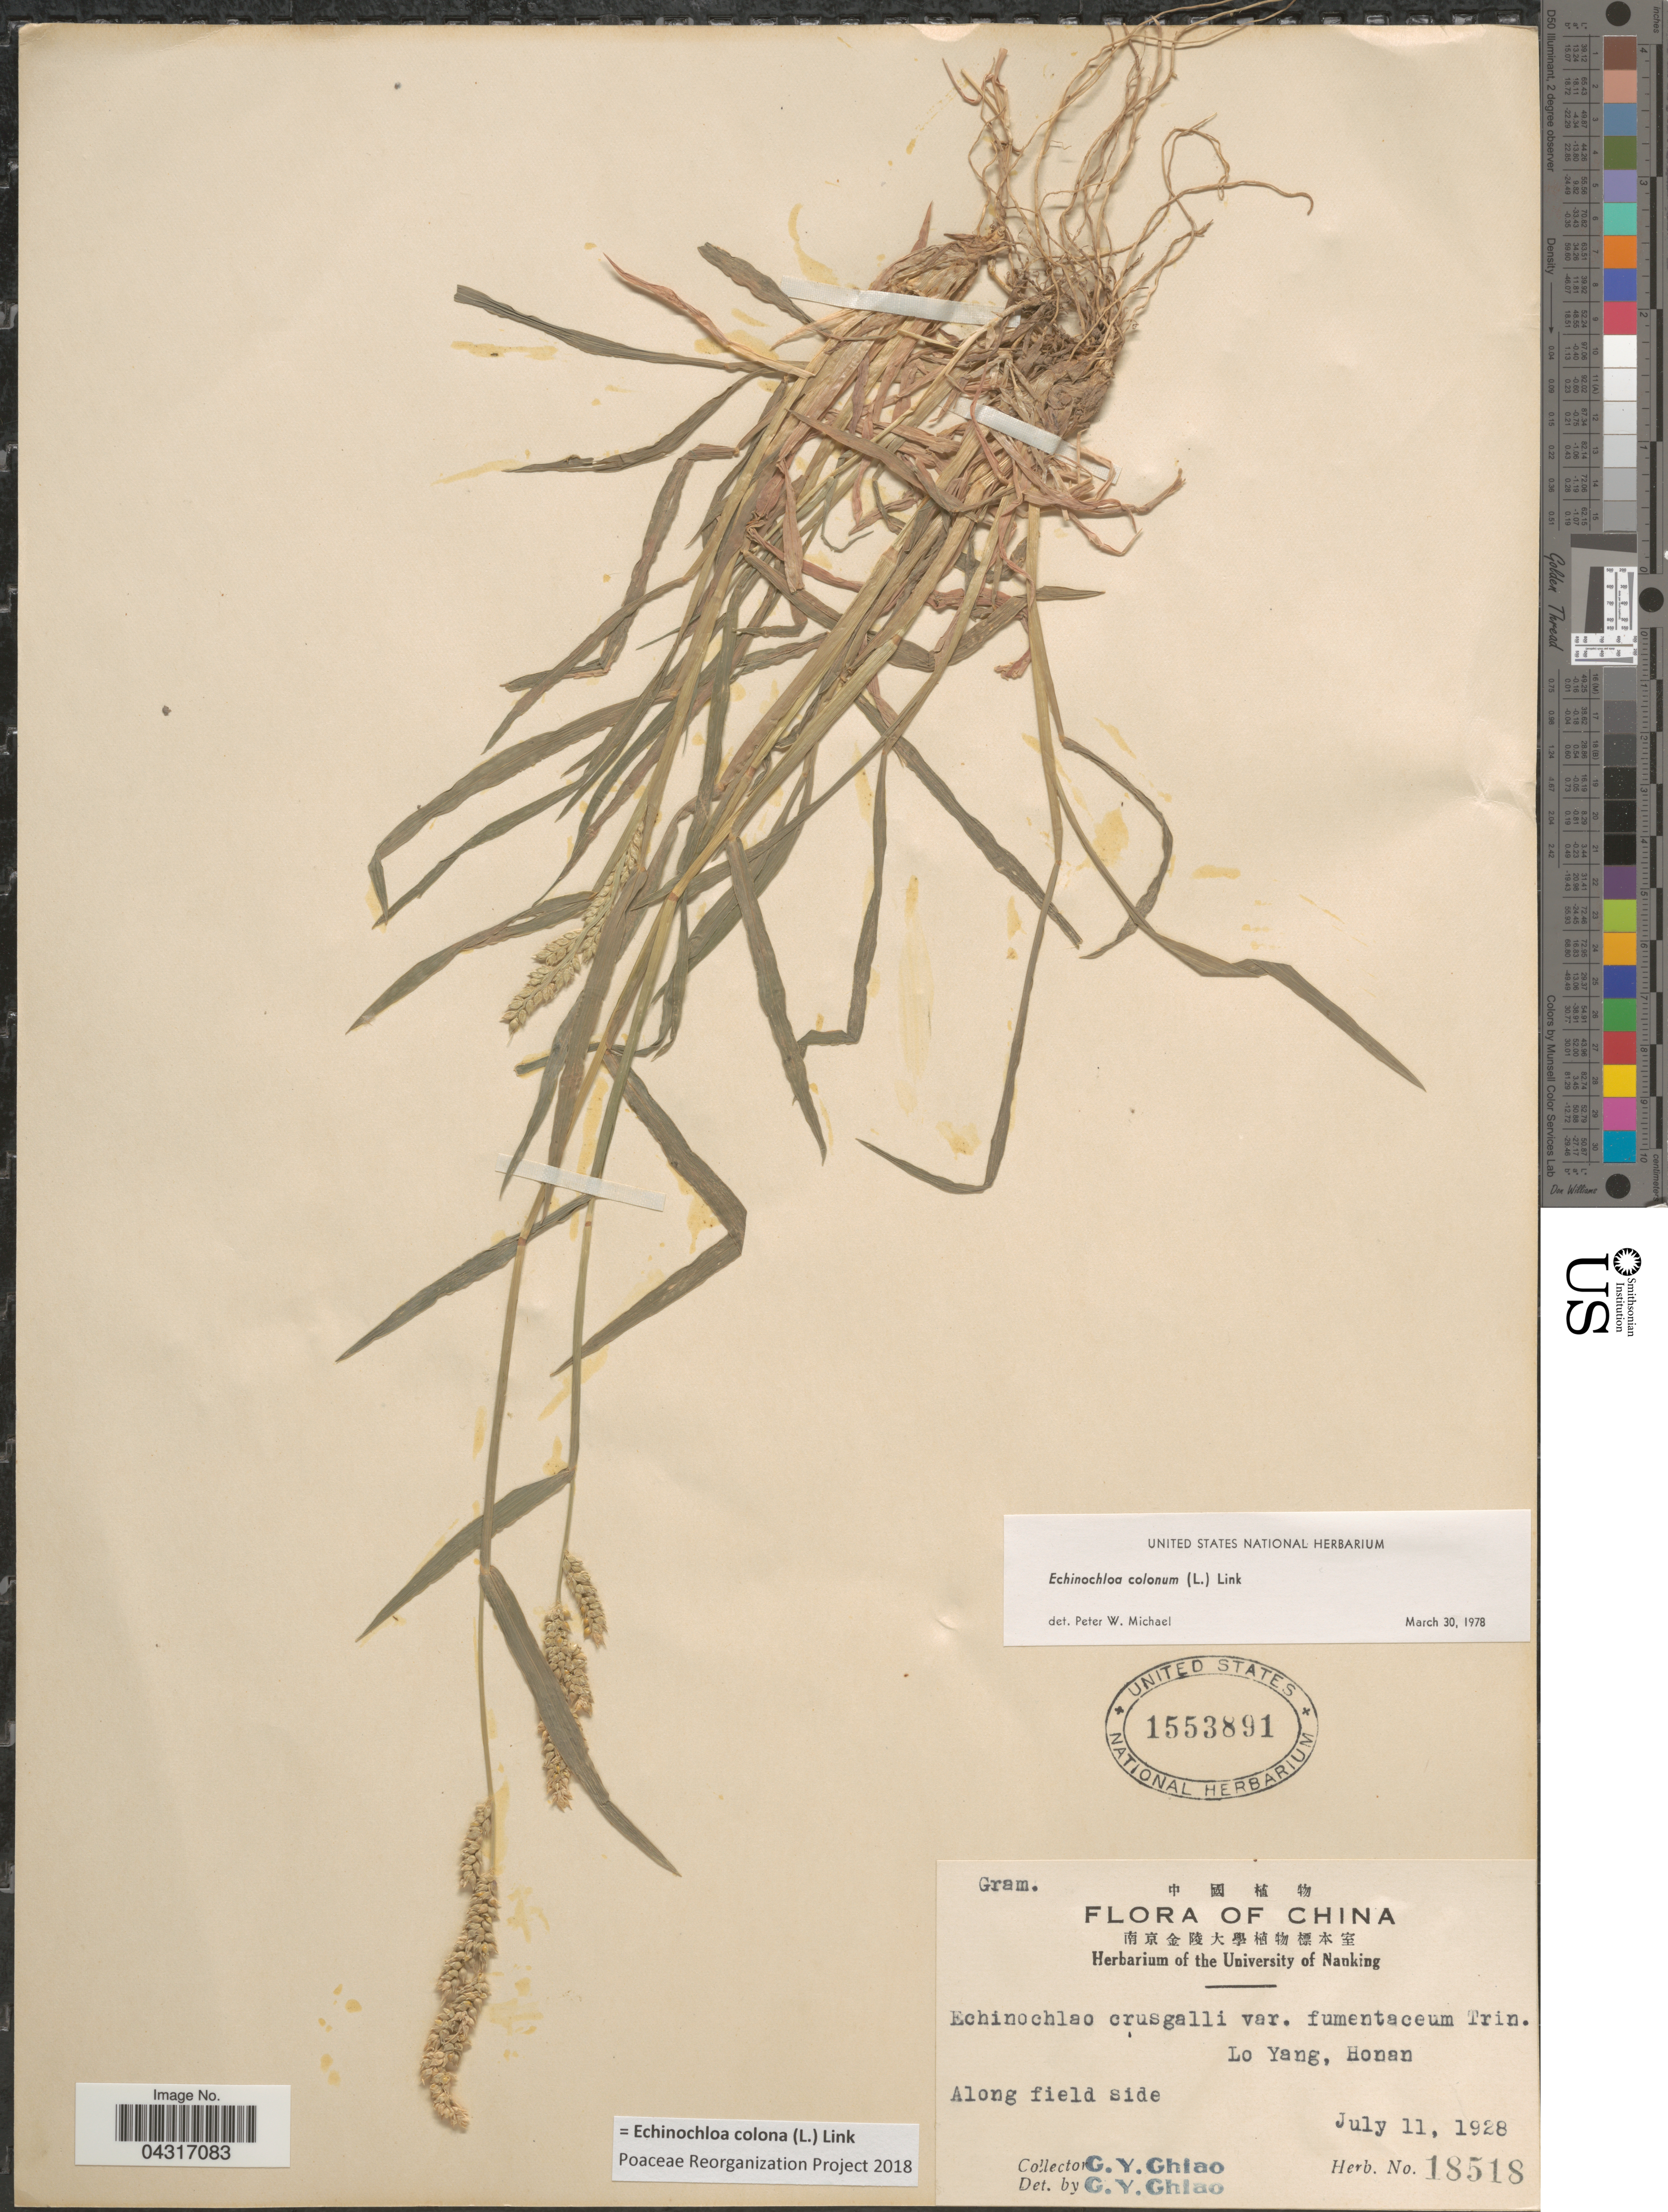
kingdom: Plantae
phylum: Tracheophyta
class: Liliopsida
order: Poales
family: Poaceae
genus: Echinochloa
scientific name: Echinochloa colona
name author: (L.) Link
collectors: C. Y. Chiao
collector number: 18518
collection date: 1928-07-11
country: China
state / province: Henan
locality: Lo Yang.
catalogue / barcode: US 1553891